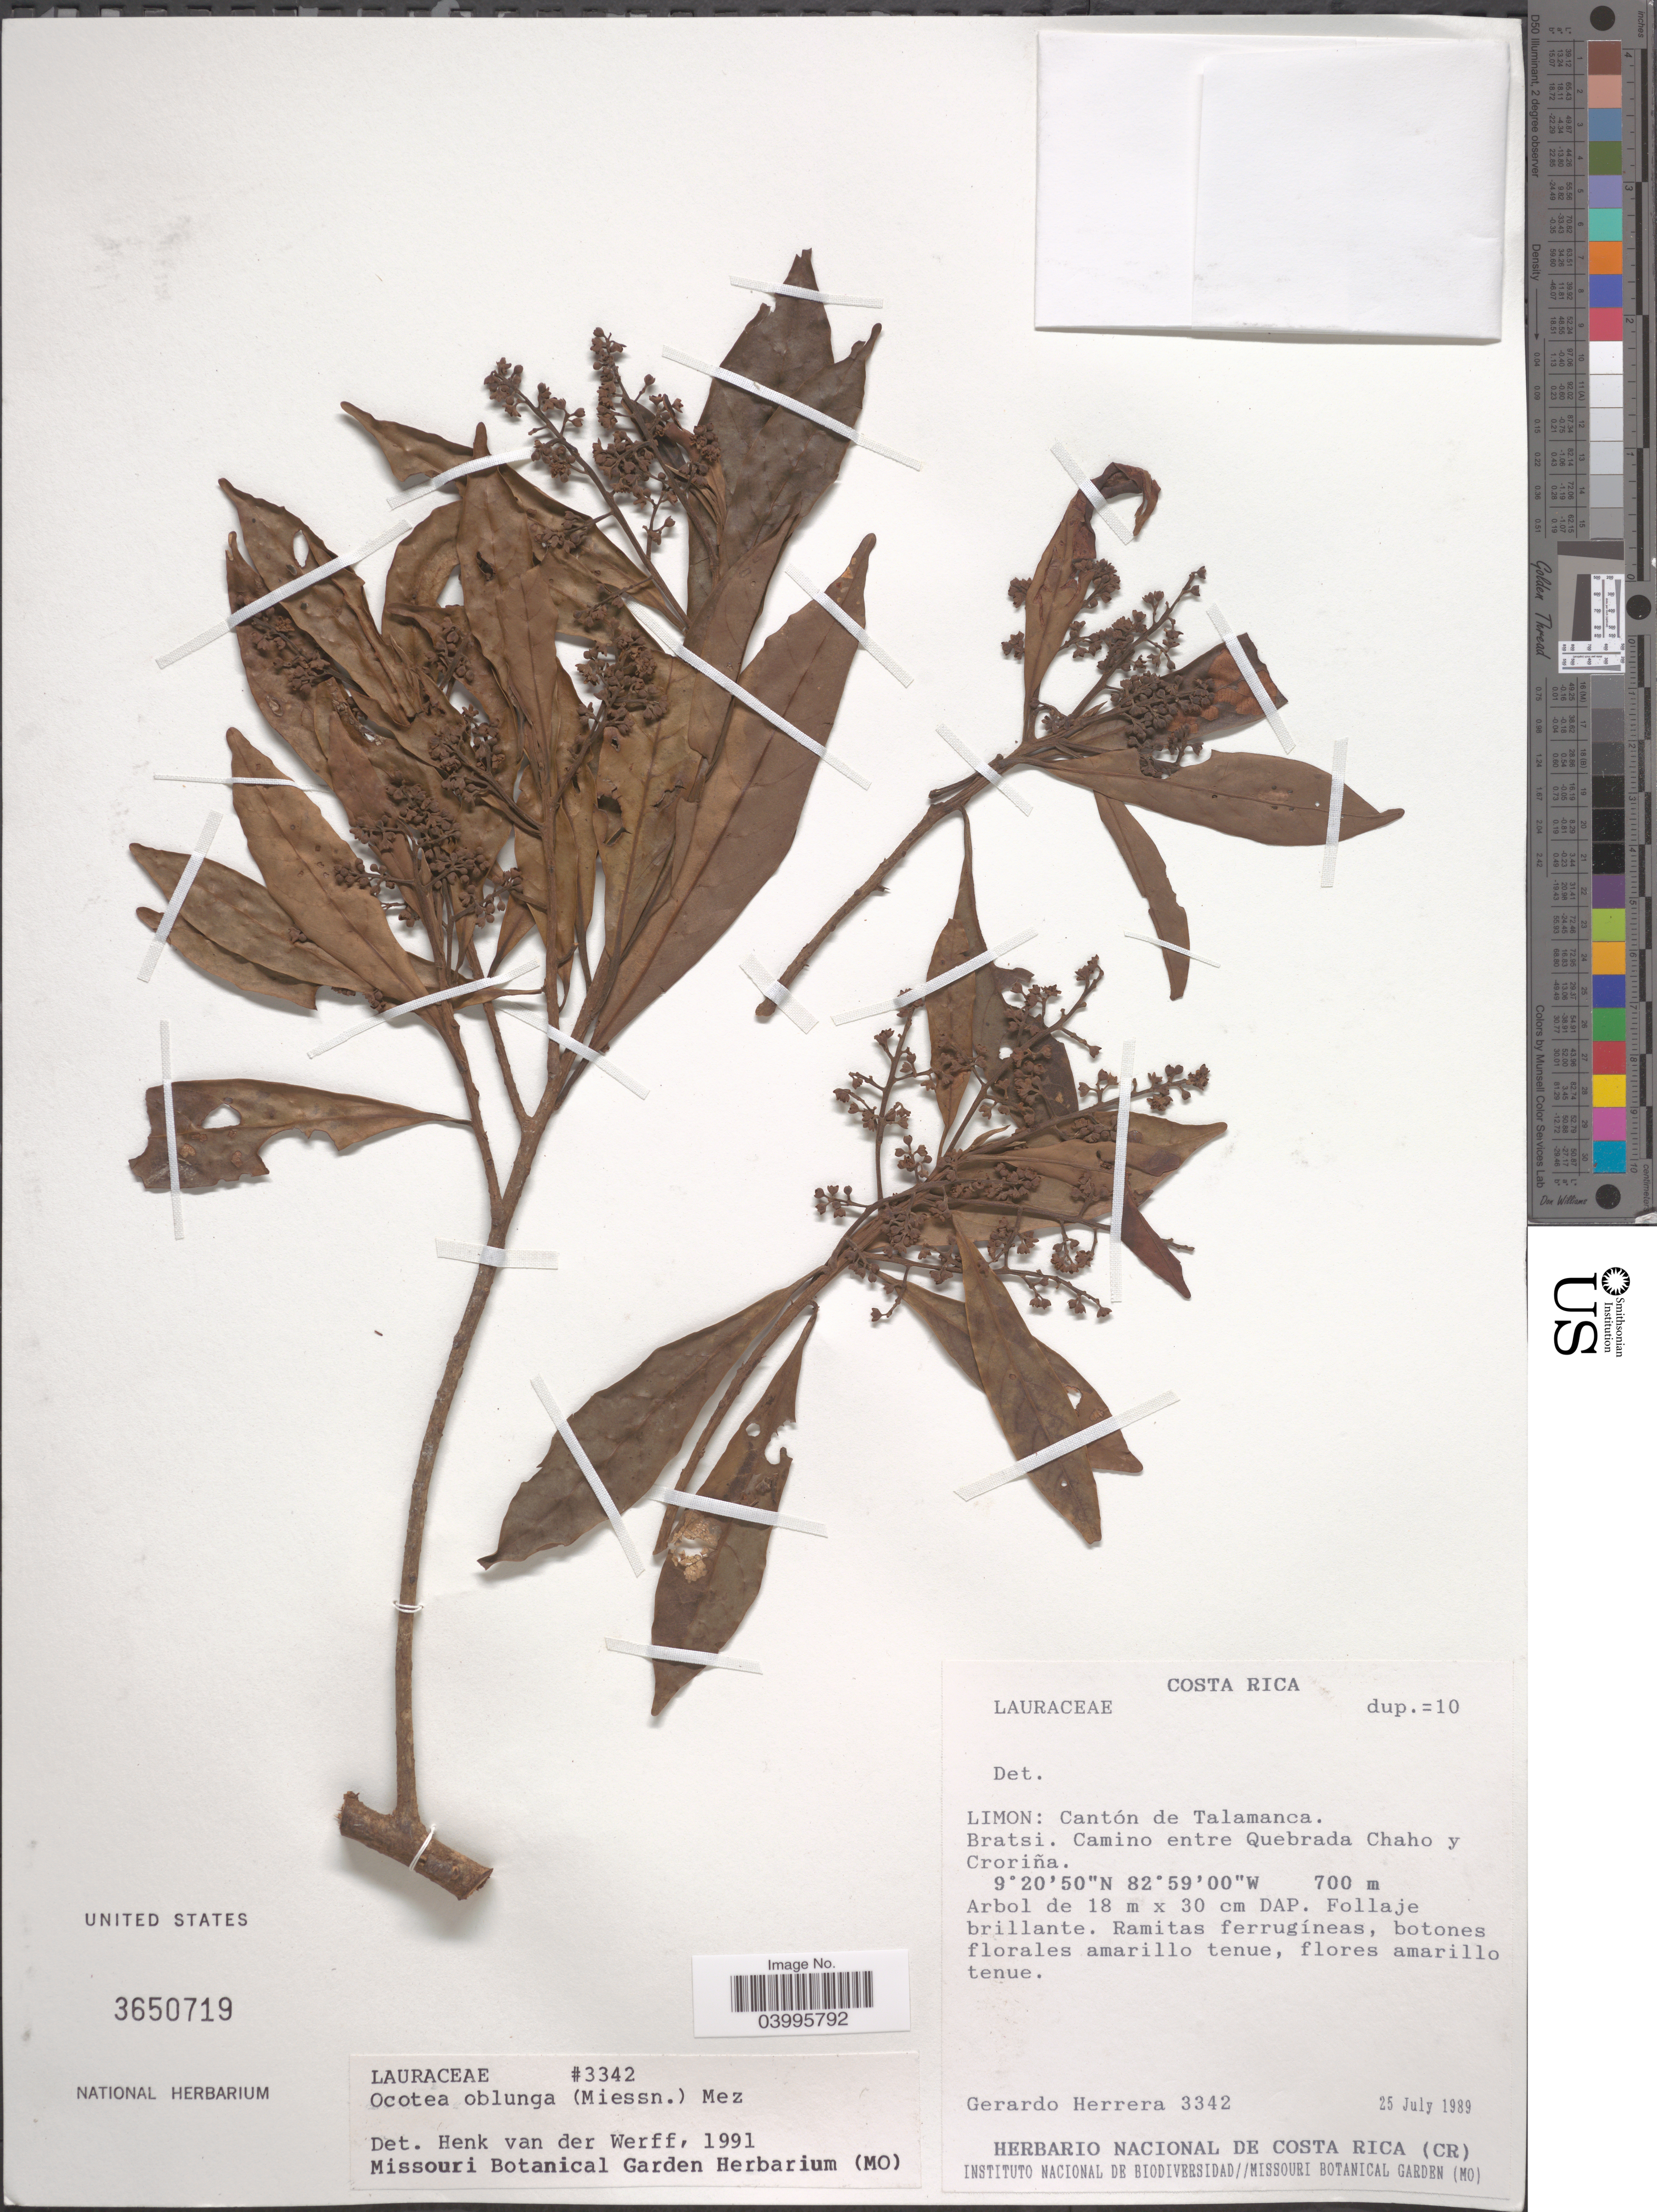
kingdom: Plantae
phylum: Tracheophyta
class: Magnoliopsida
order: Laurales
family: Lauraceae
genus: Ocotea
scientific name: Ocotea oblonga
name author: (Meisn.) Mez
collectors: G. Herrera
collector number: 3342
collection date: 1989-07-25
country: Costa Rica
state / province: Limón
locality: Cantón de Talamanca. Bratsi. Camino entre Quebrada Chaho y Croriña.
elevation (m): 700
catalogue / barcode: US 3650719